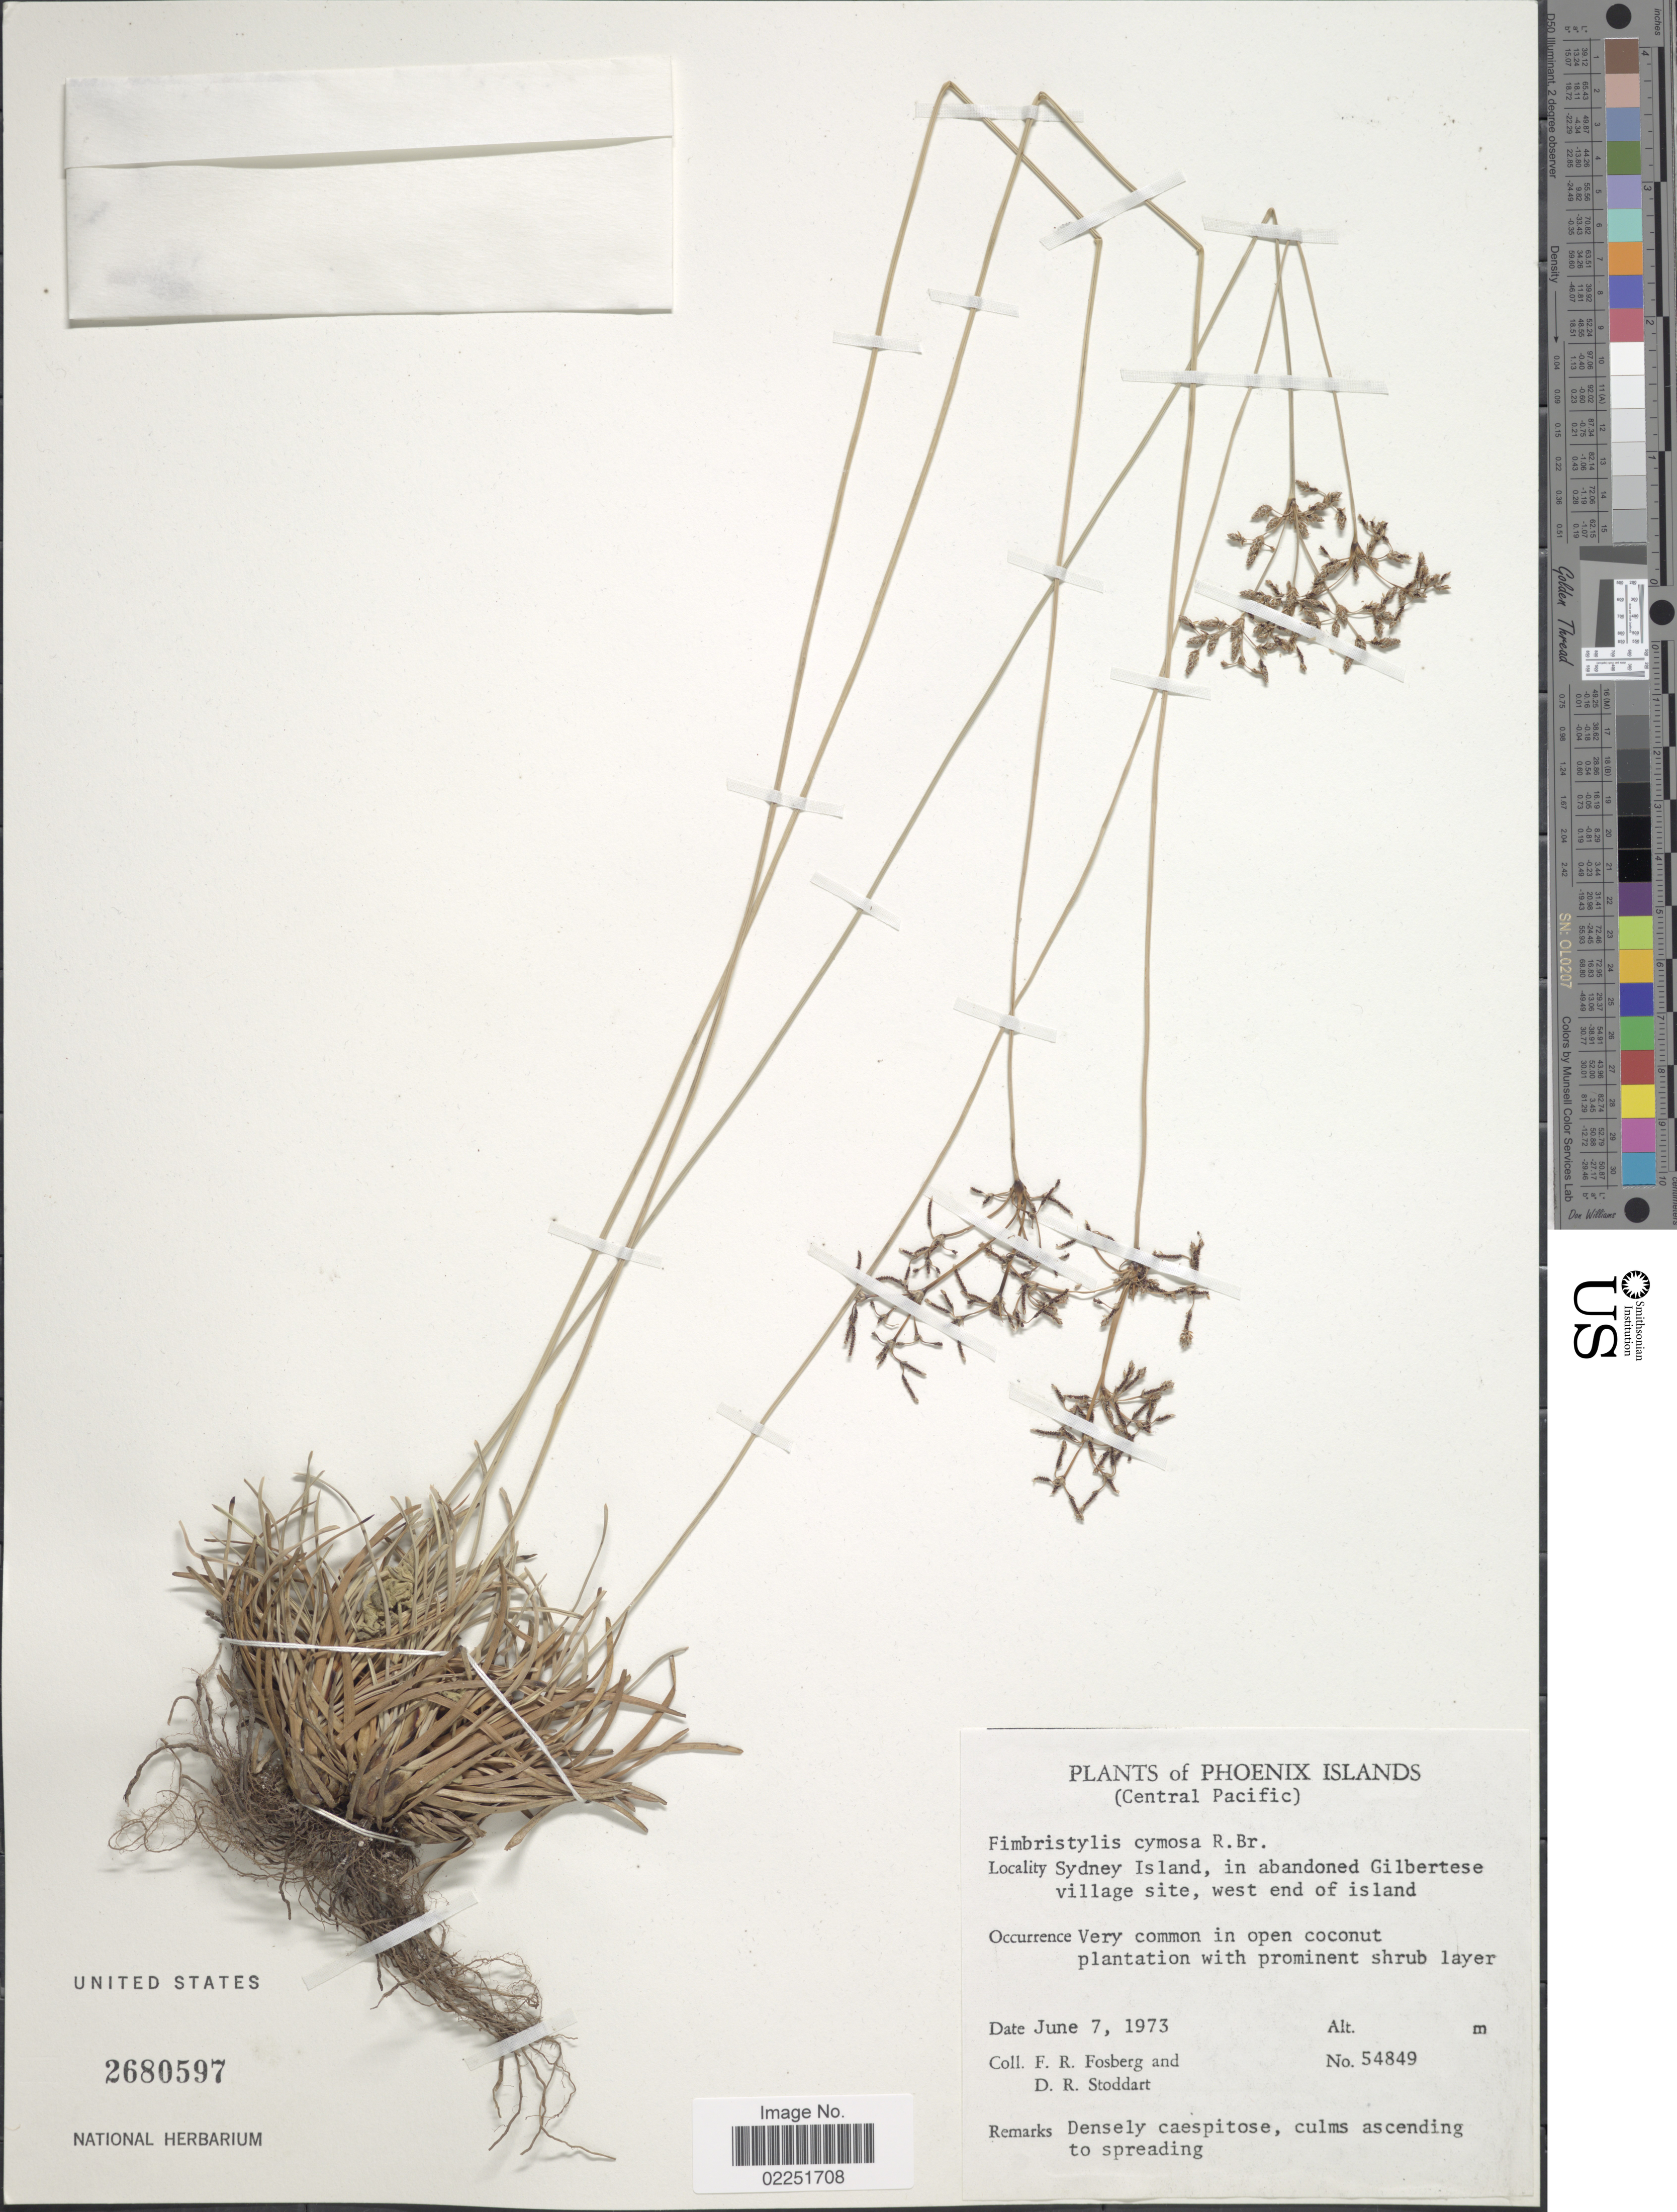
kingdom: Plantae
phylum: Tracheophyta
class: Liliopsida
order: Poales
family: Cyperaceae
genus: Fimbristylis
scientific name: Fimbristylis cymosa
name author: R. Br.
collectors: F. R. Fosberg & D. Stoddard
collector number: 54849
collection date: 1973-06-07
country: Kiribati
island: Manra [Sydney] Island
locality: Phoenix Islands. (Central Pacific). Sydney Island, in abandoned Gilbertese village site, west end of island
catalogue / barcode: US 2680597